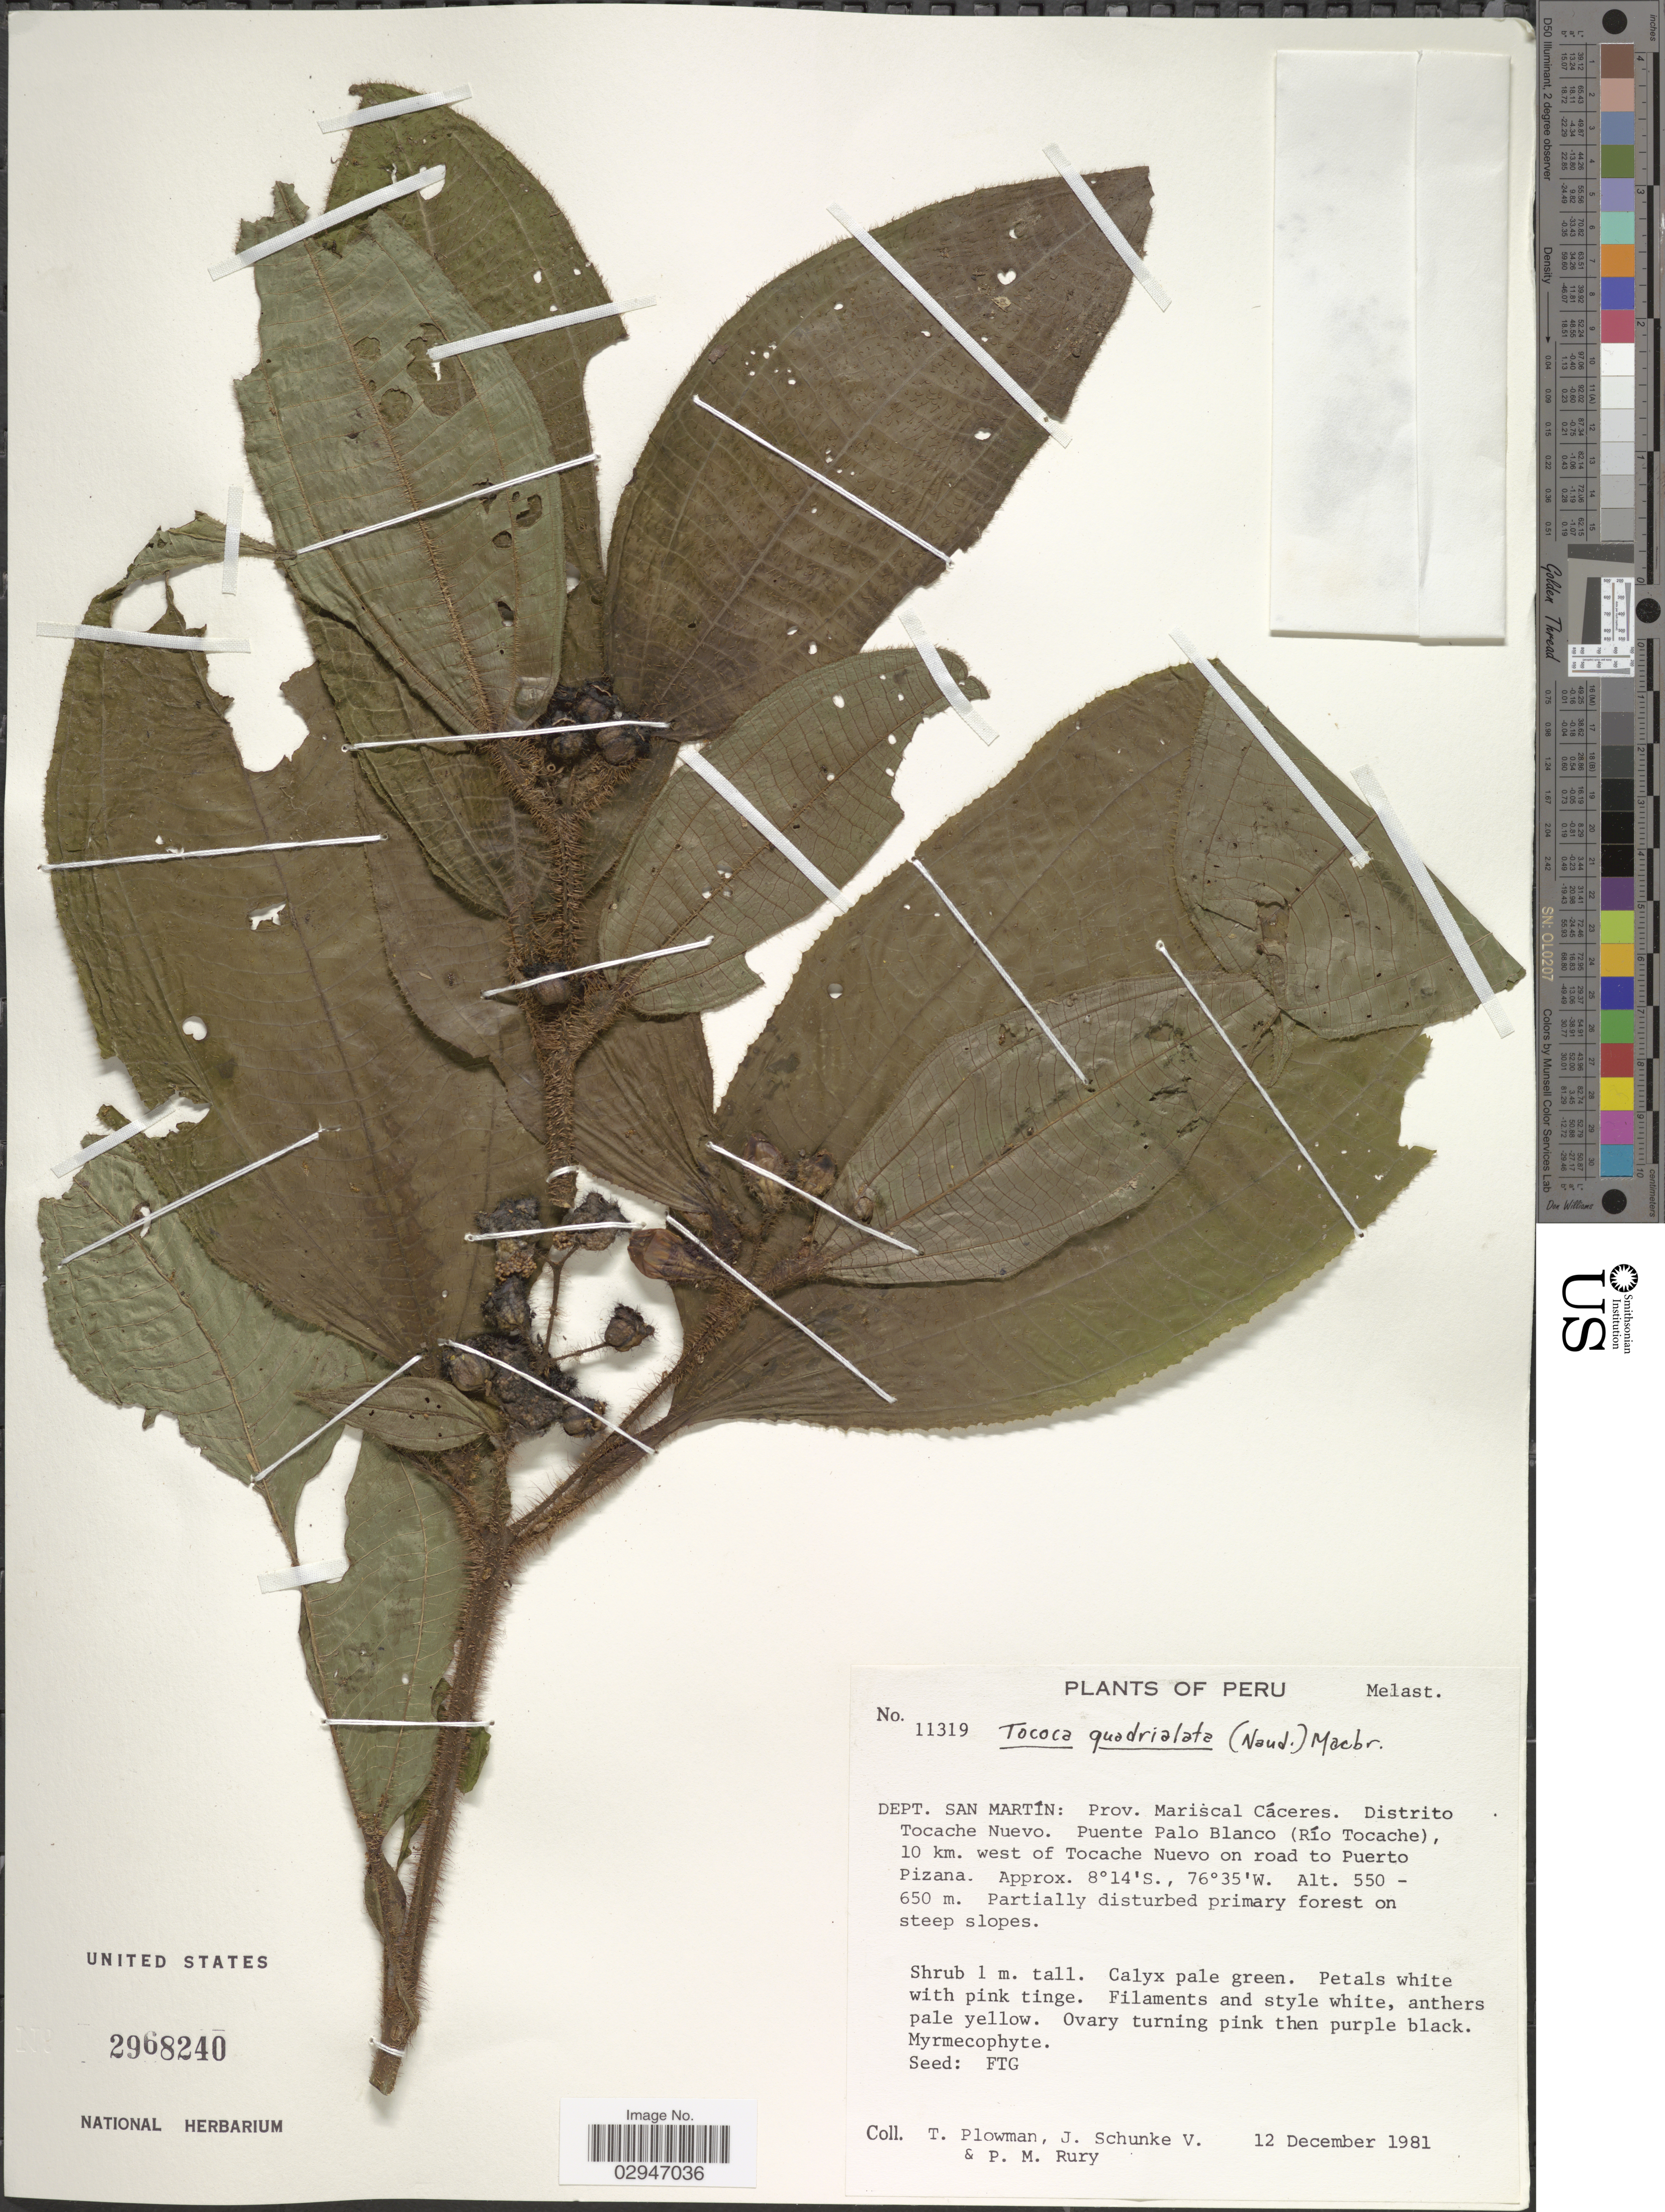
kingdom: Plantae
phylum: Tracheophyta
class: Magnoliopsida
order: Myrtales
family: Melastomataceae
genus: Tococa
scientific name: Tococa quadrialata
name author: (Naudin) J.F. Macbr.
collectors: T. Plowman, J. Schunke Vigo & P. M. Rury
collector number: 11319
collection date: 1981-12-12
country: Peru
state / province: San Martín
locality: Dept. San Martín: Prov. Mariscal Cáceres. Distrito Tocache Nuevo. Puento Palo Blanco (Río Tocache), 10 km. west of Tocache Nuevo on road to Puerto Pizanza.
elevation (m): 550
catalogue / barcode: US 2968240